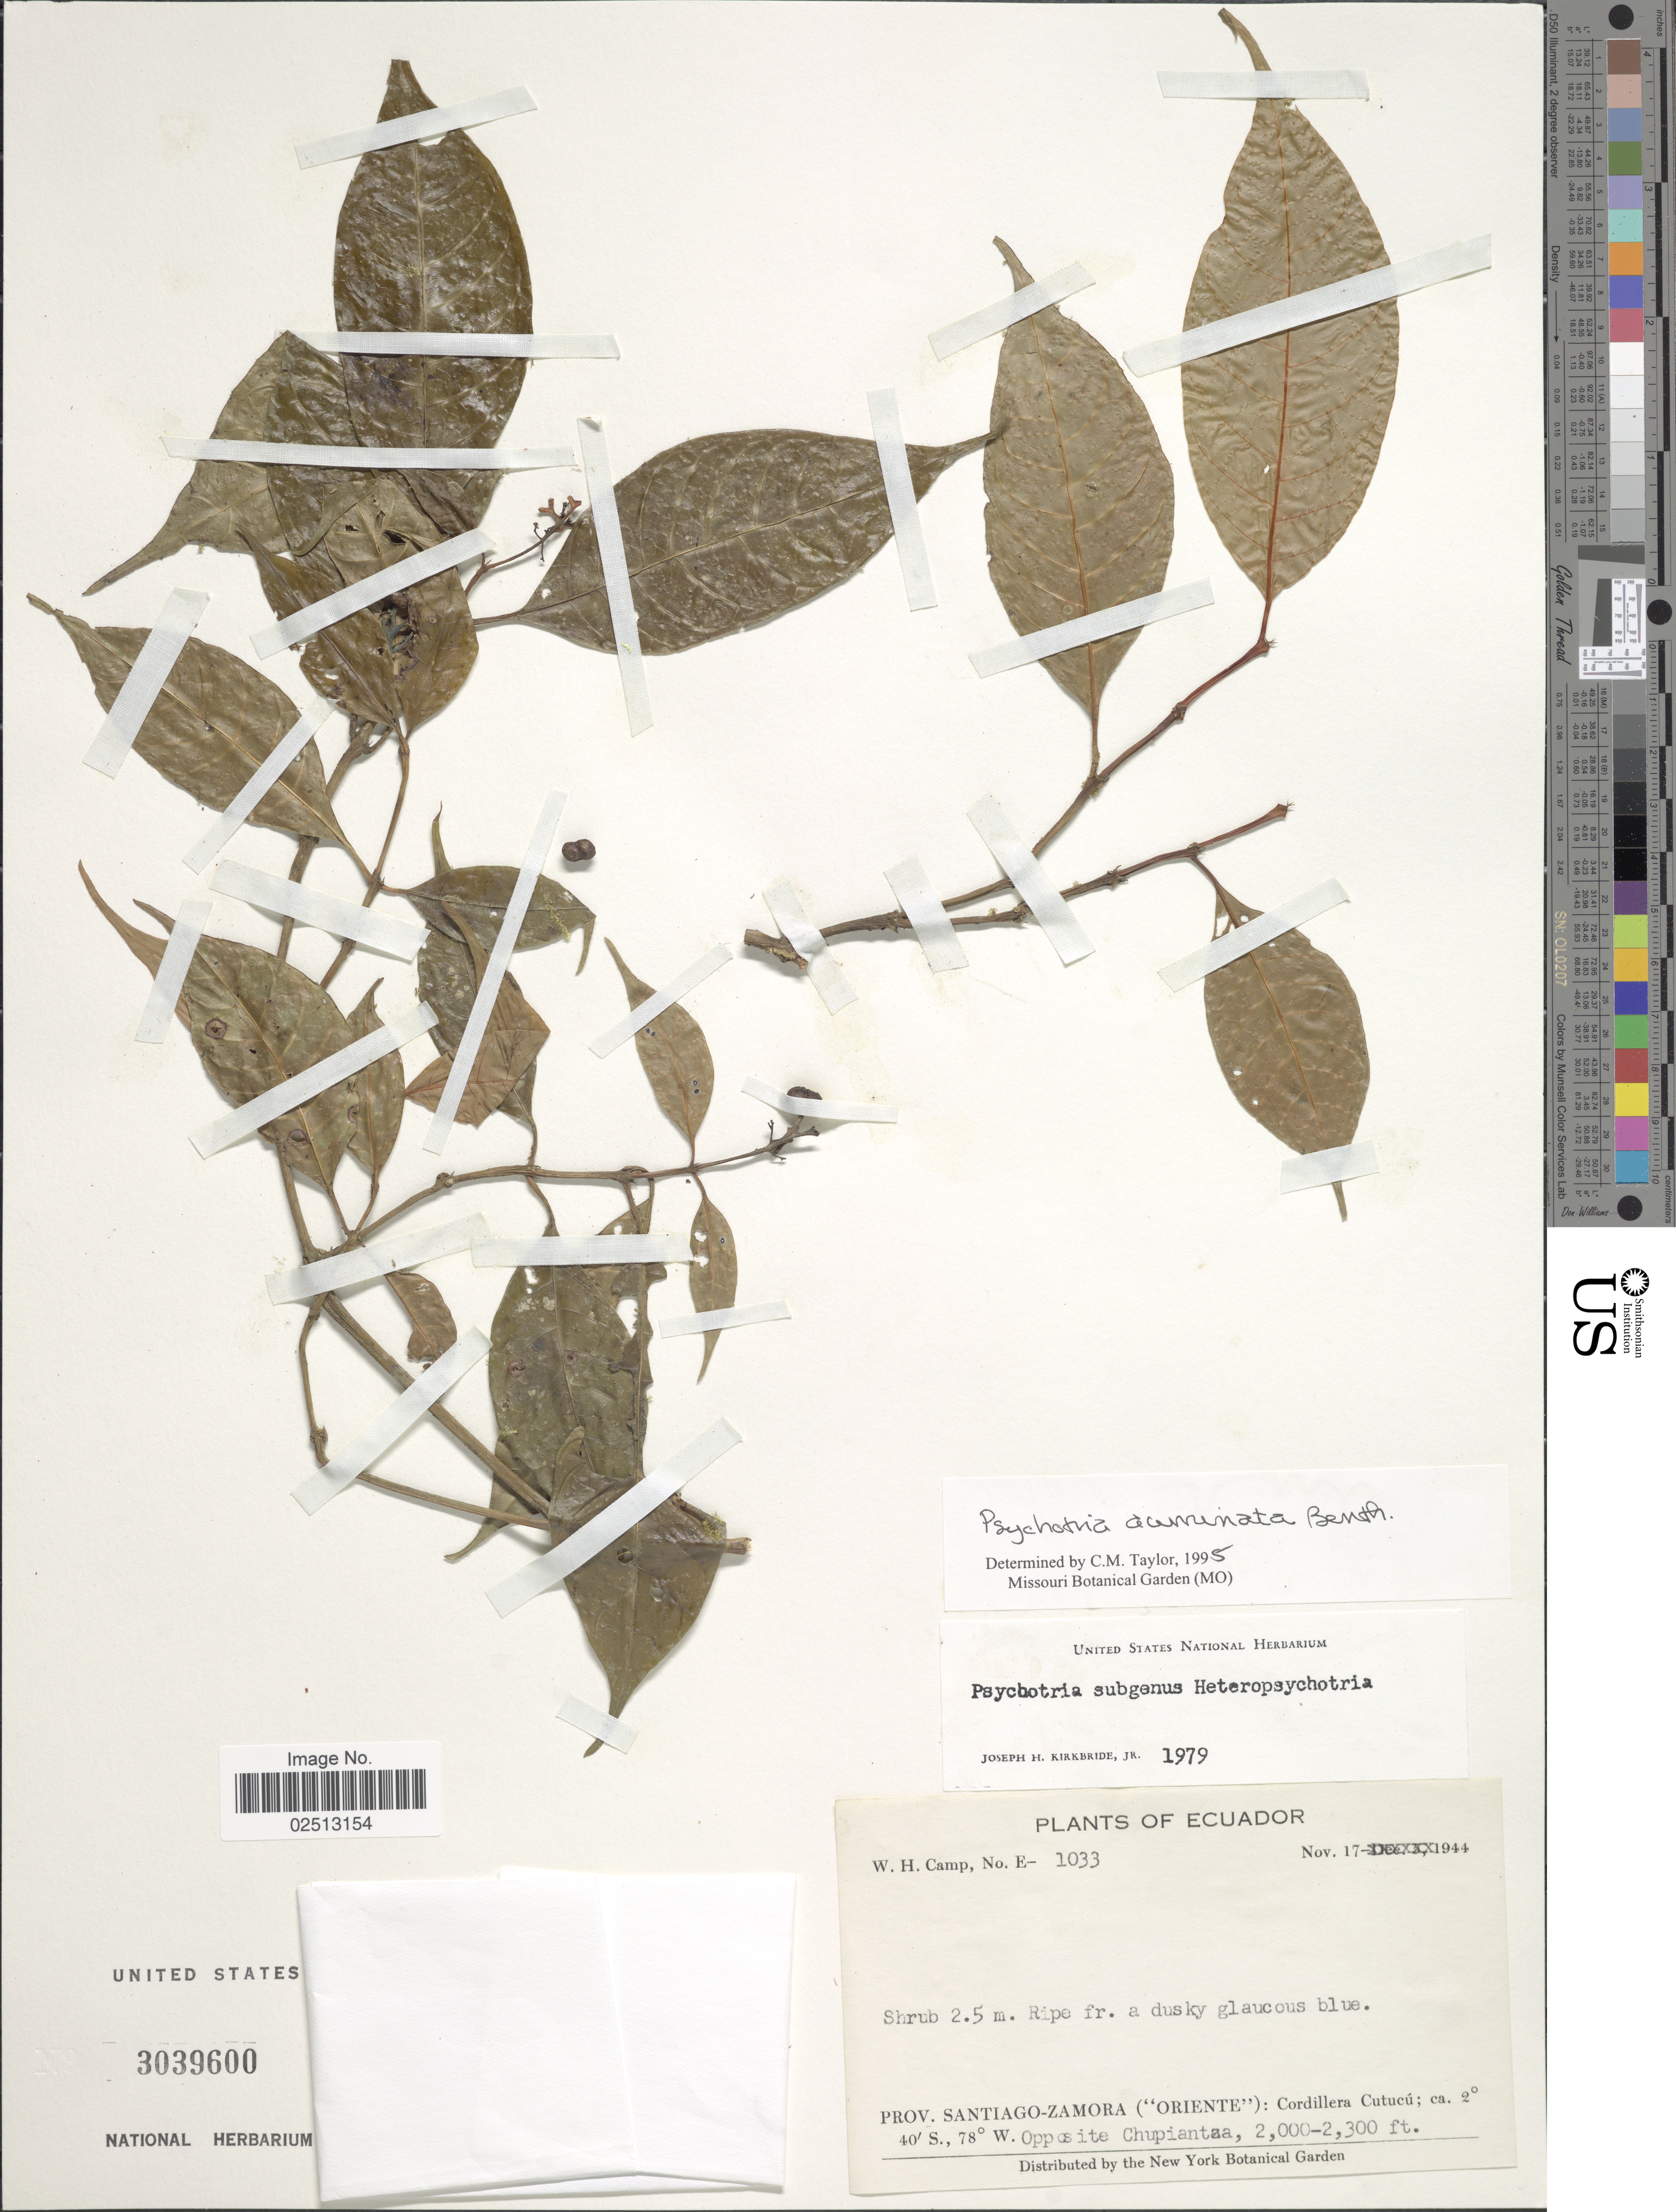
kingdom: Plantae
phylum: Tracheophyta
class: Magnoliopsida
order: Gentianales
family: Rubiaceae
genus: Psychotria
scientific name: Psychotria acuminata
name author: Benth.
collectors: W. H. Camp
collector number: E-1033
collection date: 1944-11-17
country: Ecuador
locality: Prov. Santiago-Zamora ("Oriente"): Cordillera Cutucu.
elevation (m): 610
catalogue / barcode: US 3039600